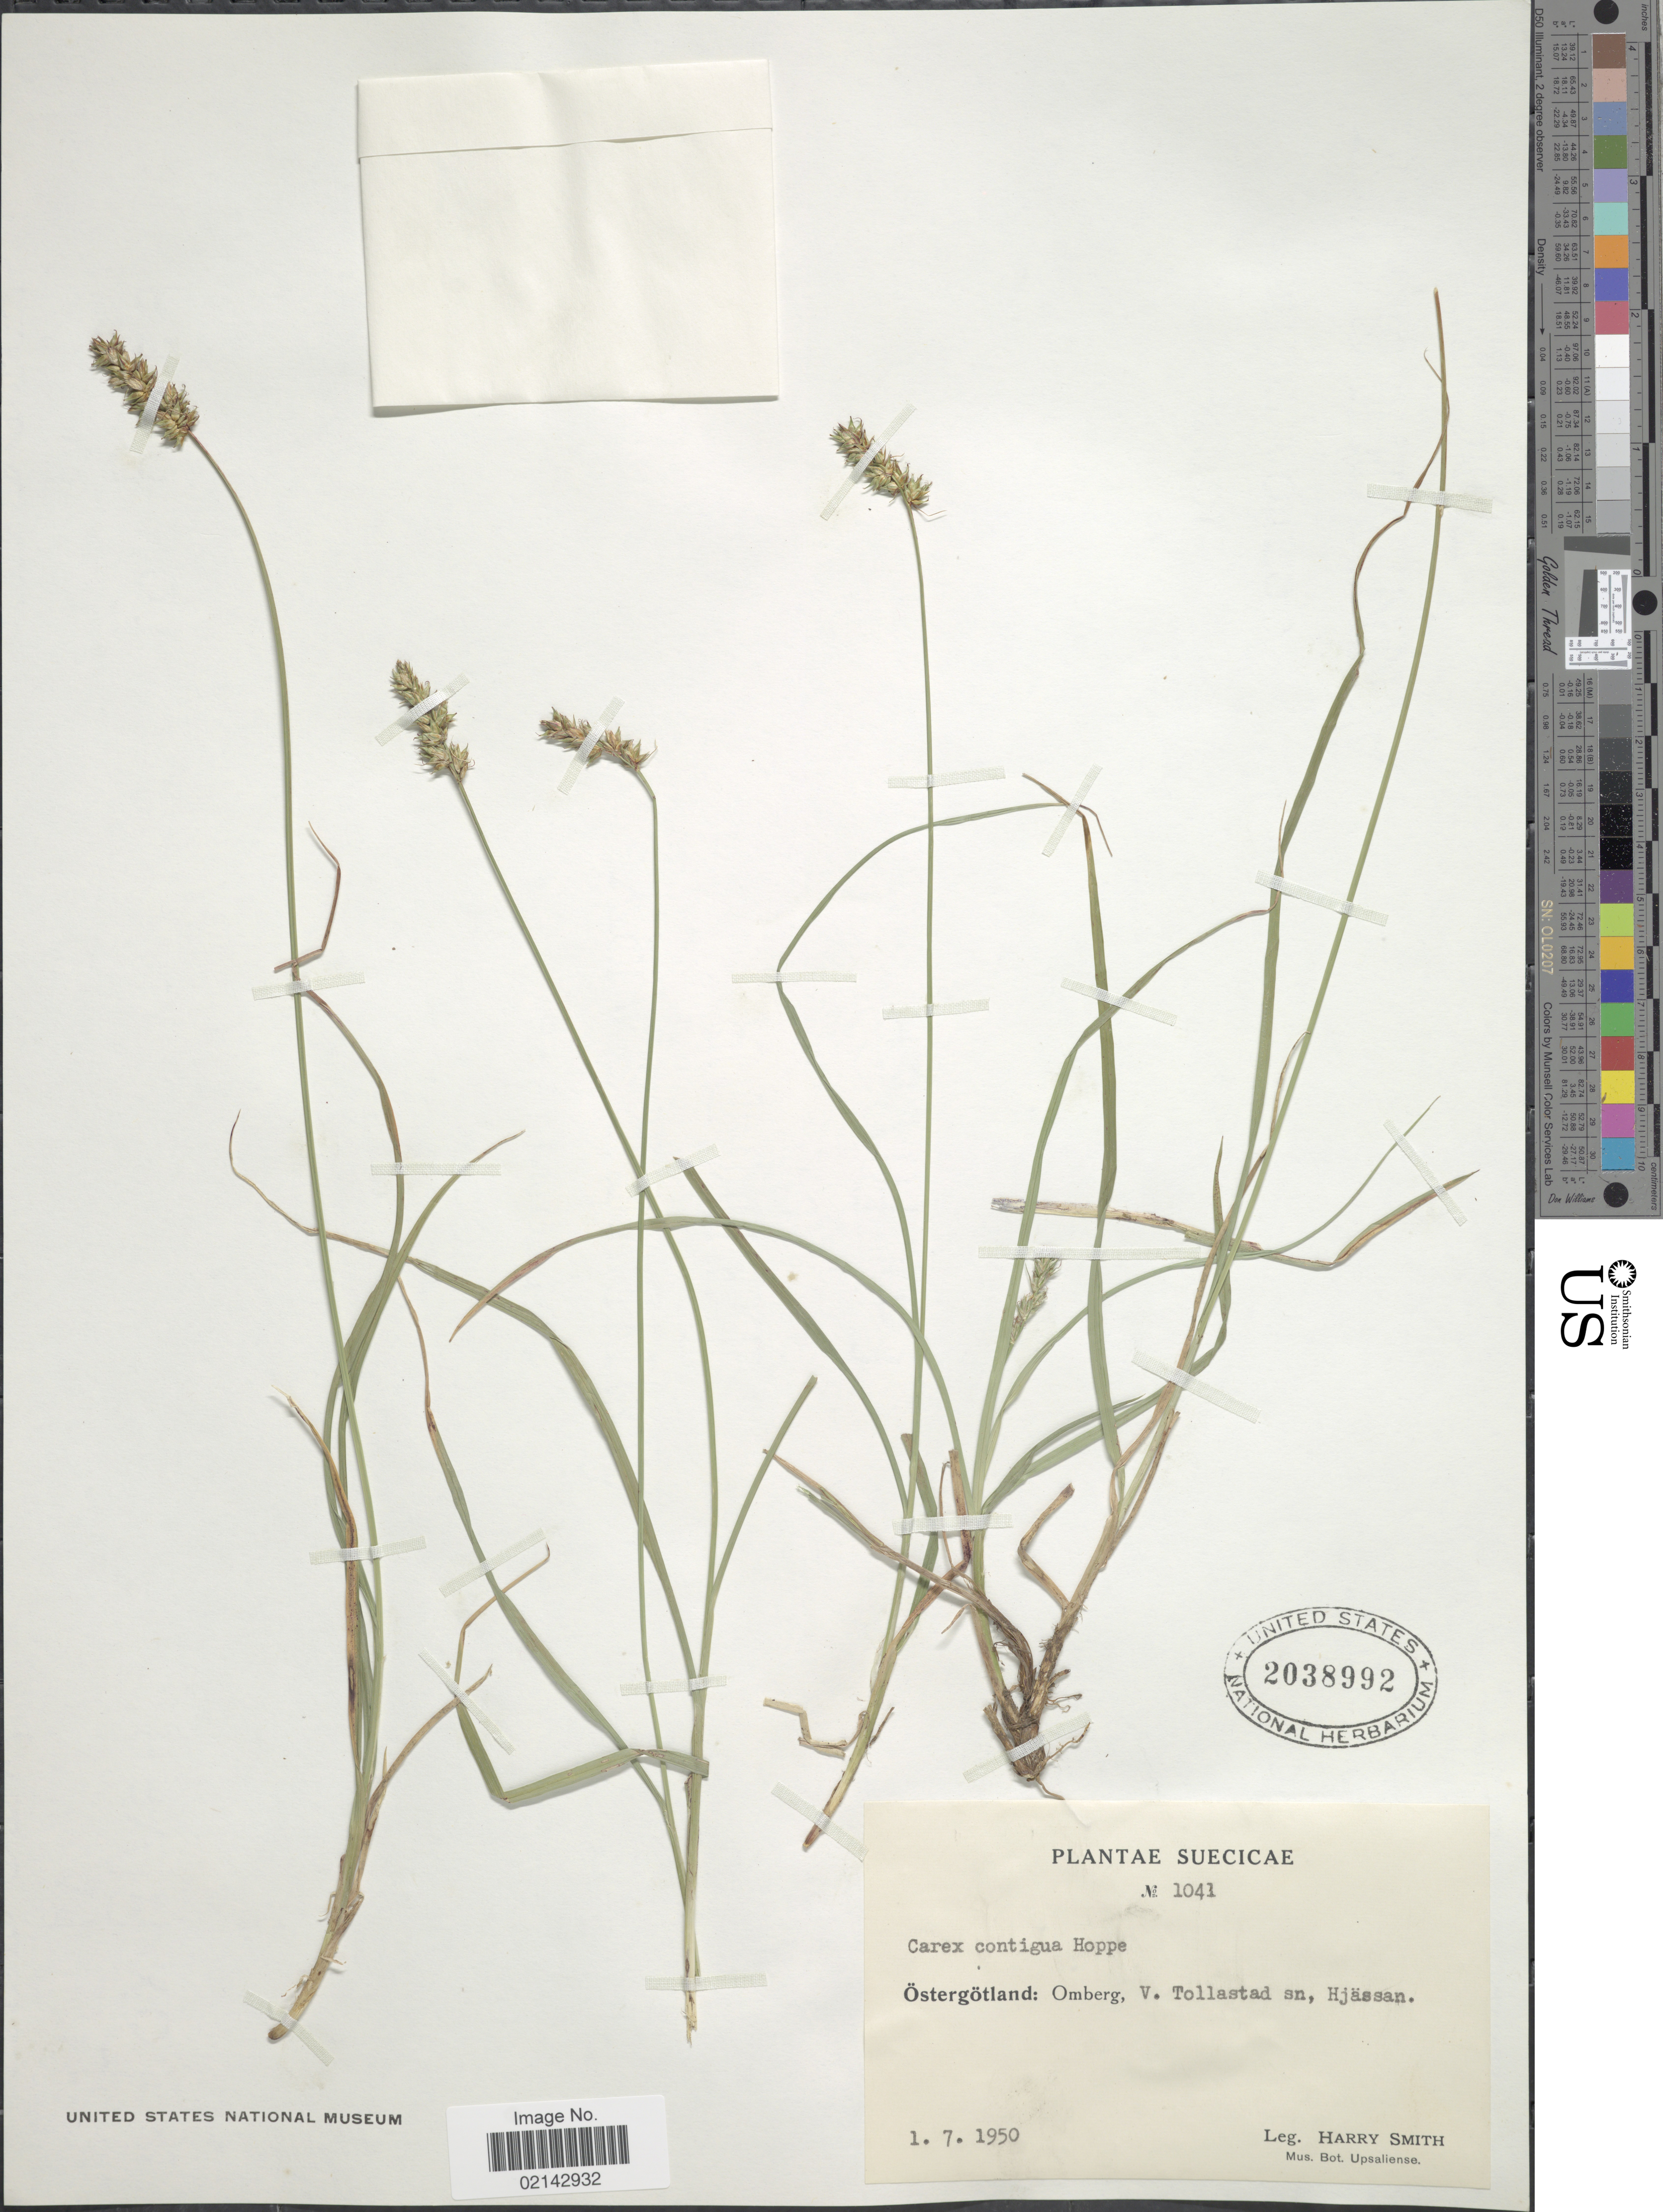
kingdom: Plantae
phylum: Tracheophyta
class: Liliopsida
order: Poales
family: Cyperaceae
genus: Carex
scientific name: Carex spicata subsp. spicata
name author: Huds.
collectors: H. Smith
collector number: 1041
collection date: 1950-07-01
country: Sweden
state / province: Östergötland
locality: Omberg, V. Tollastad sn, Hjassan.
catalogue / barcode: US 2038992